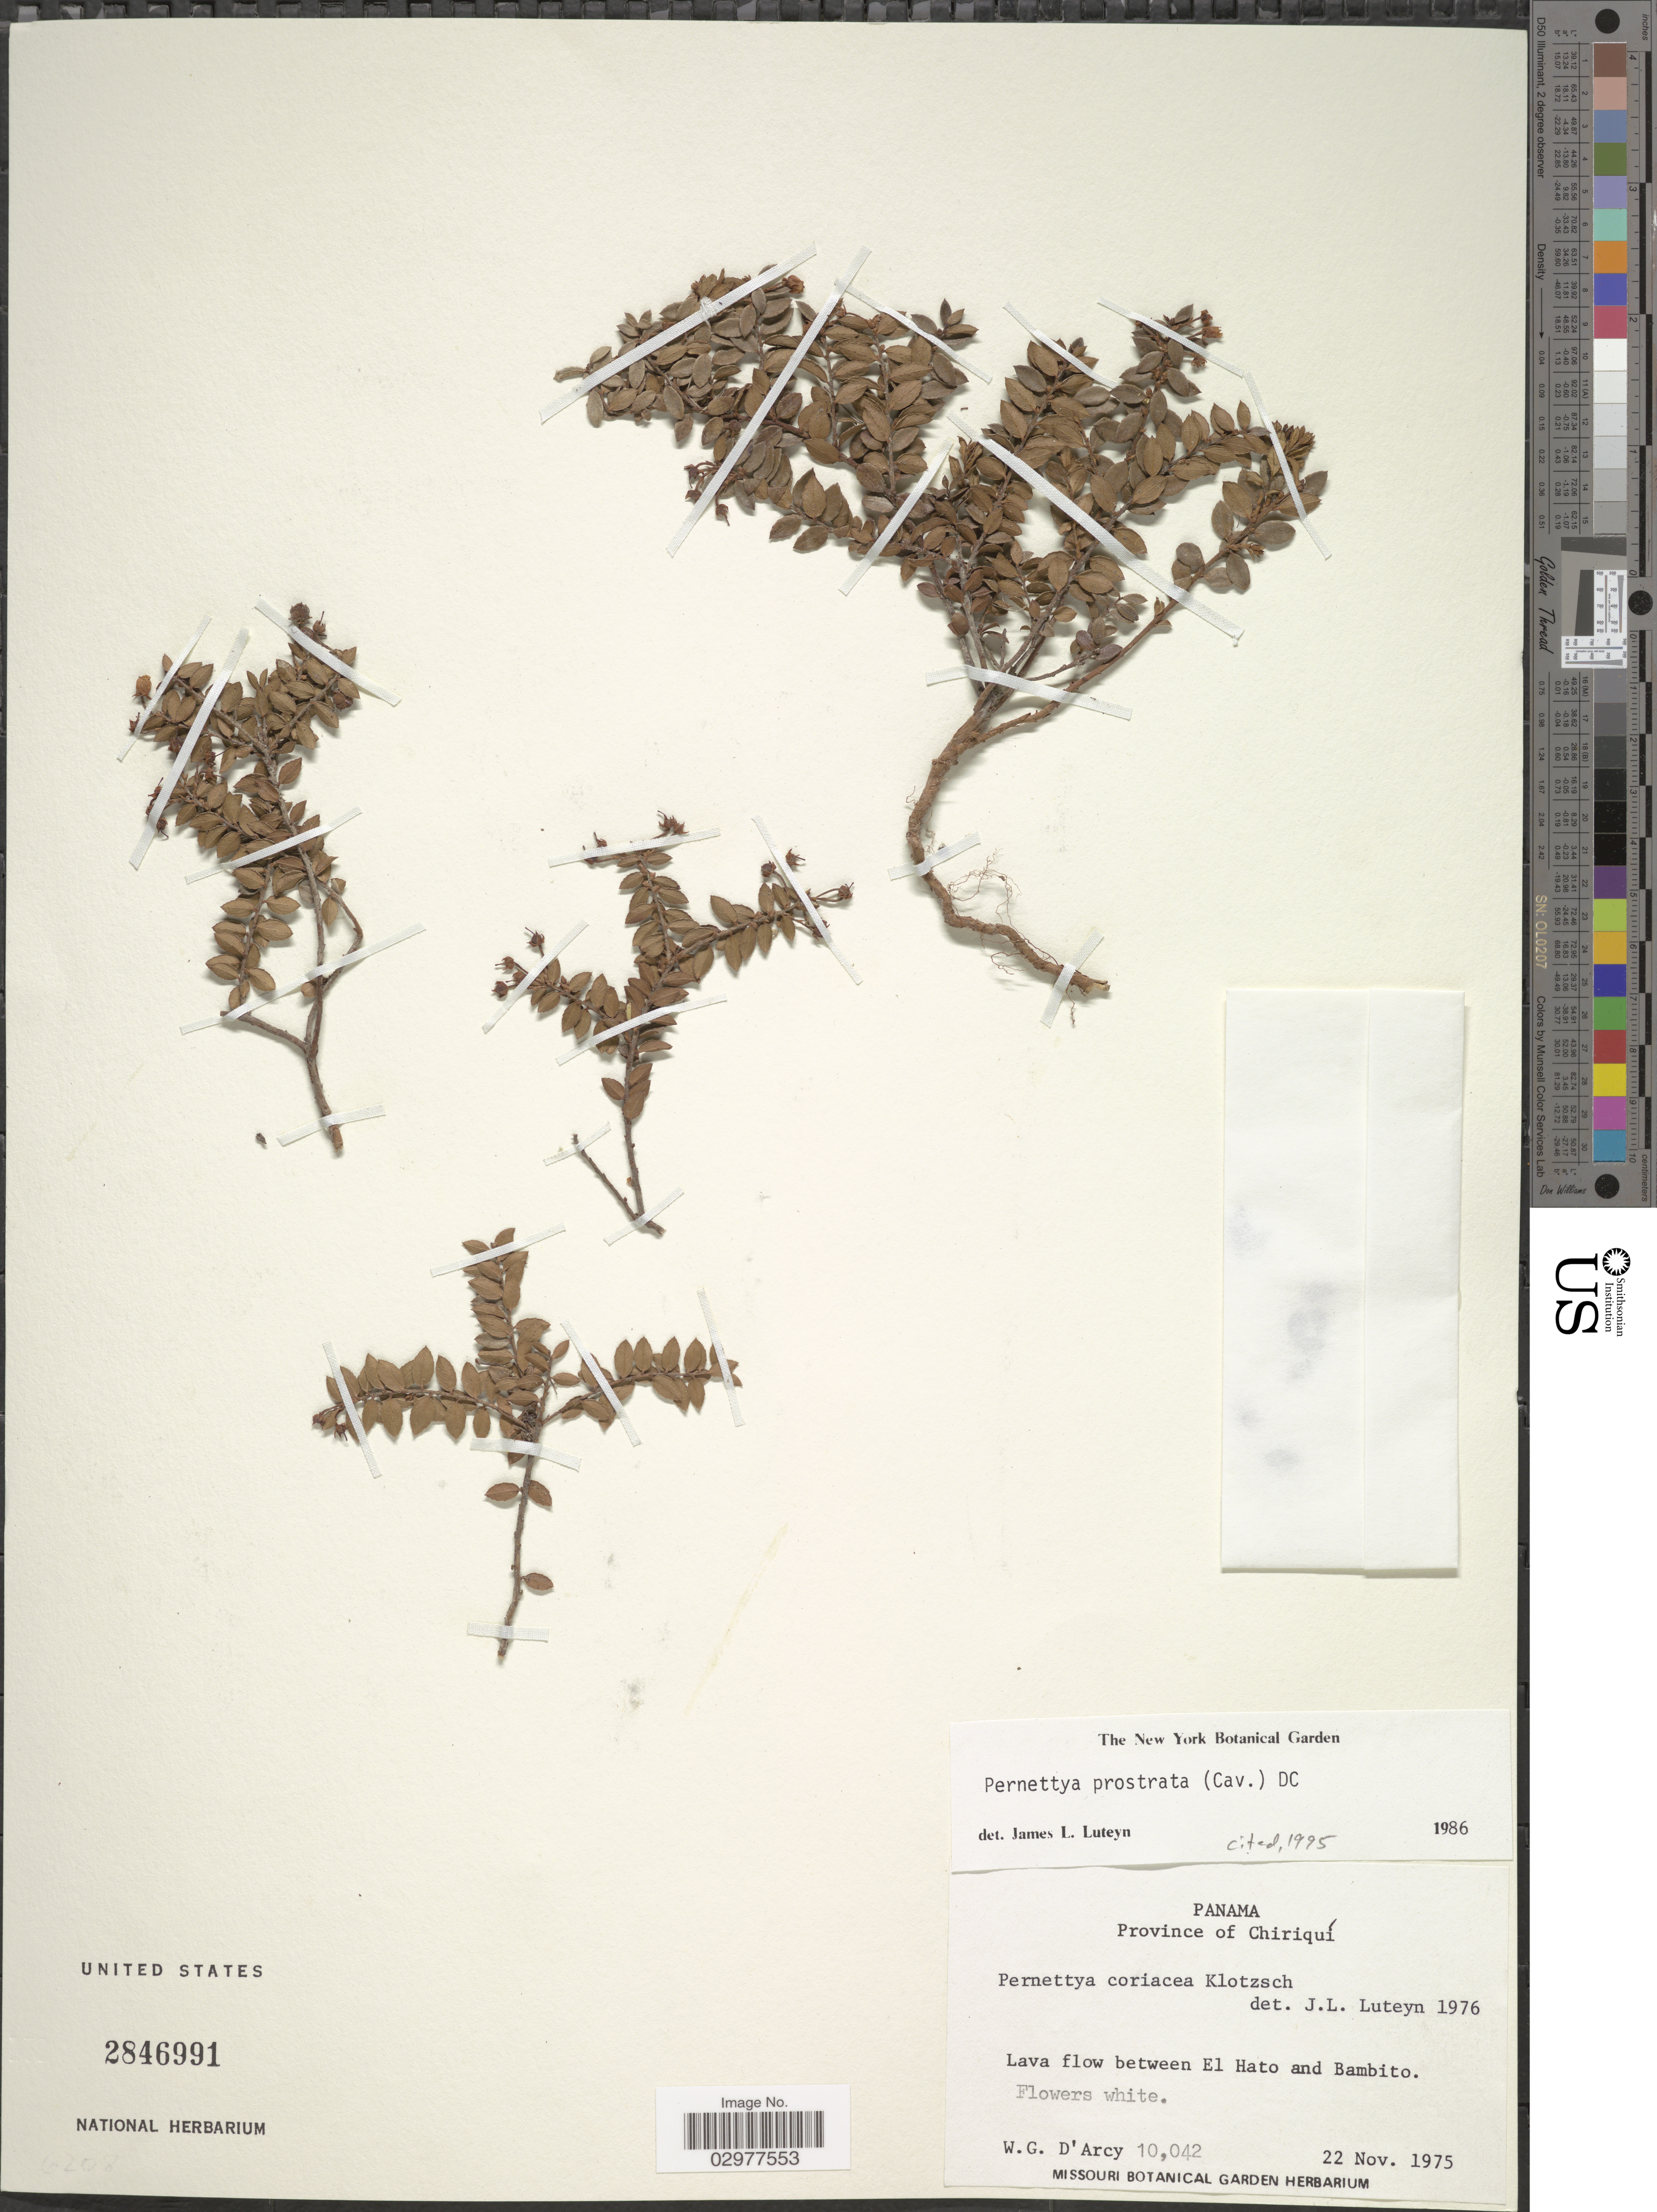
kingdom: Plantae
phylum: Tracheophyta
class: Magnoliopsida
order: Ericales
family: Ericaceae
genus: Pernettya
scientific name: Pernettya prostrata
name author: (Cav.) DC.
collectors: W. G. D'Arcy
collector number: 10042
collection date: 1975-11-22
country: Panama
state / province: Chiriqui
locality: Lava flow between El Hato and Bambito.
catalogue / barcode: US 2846991